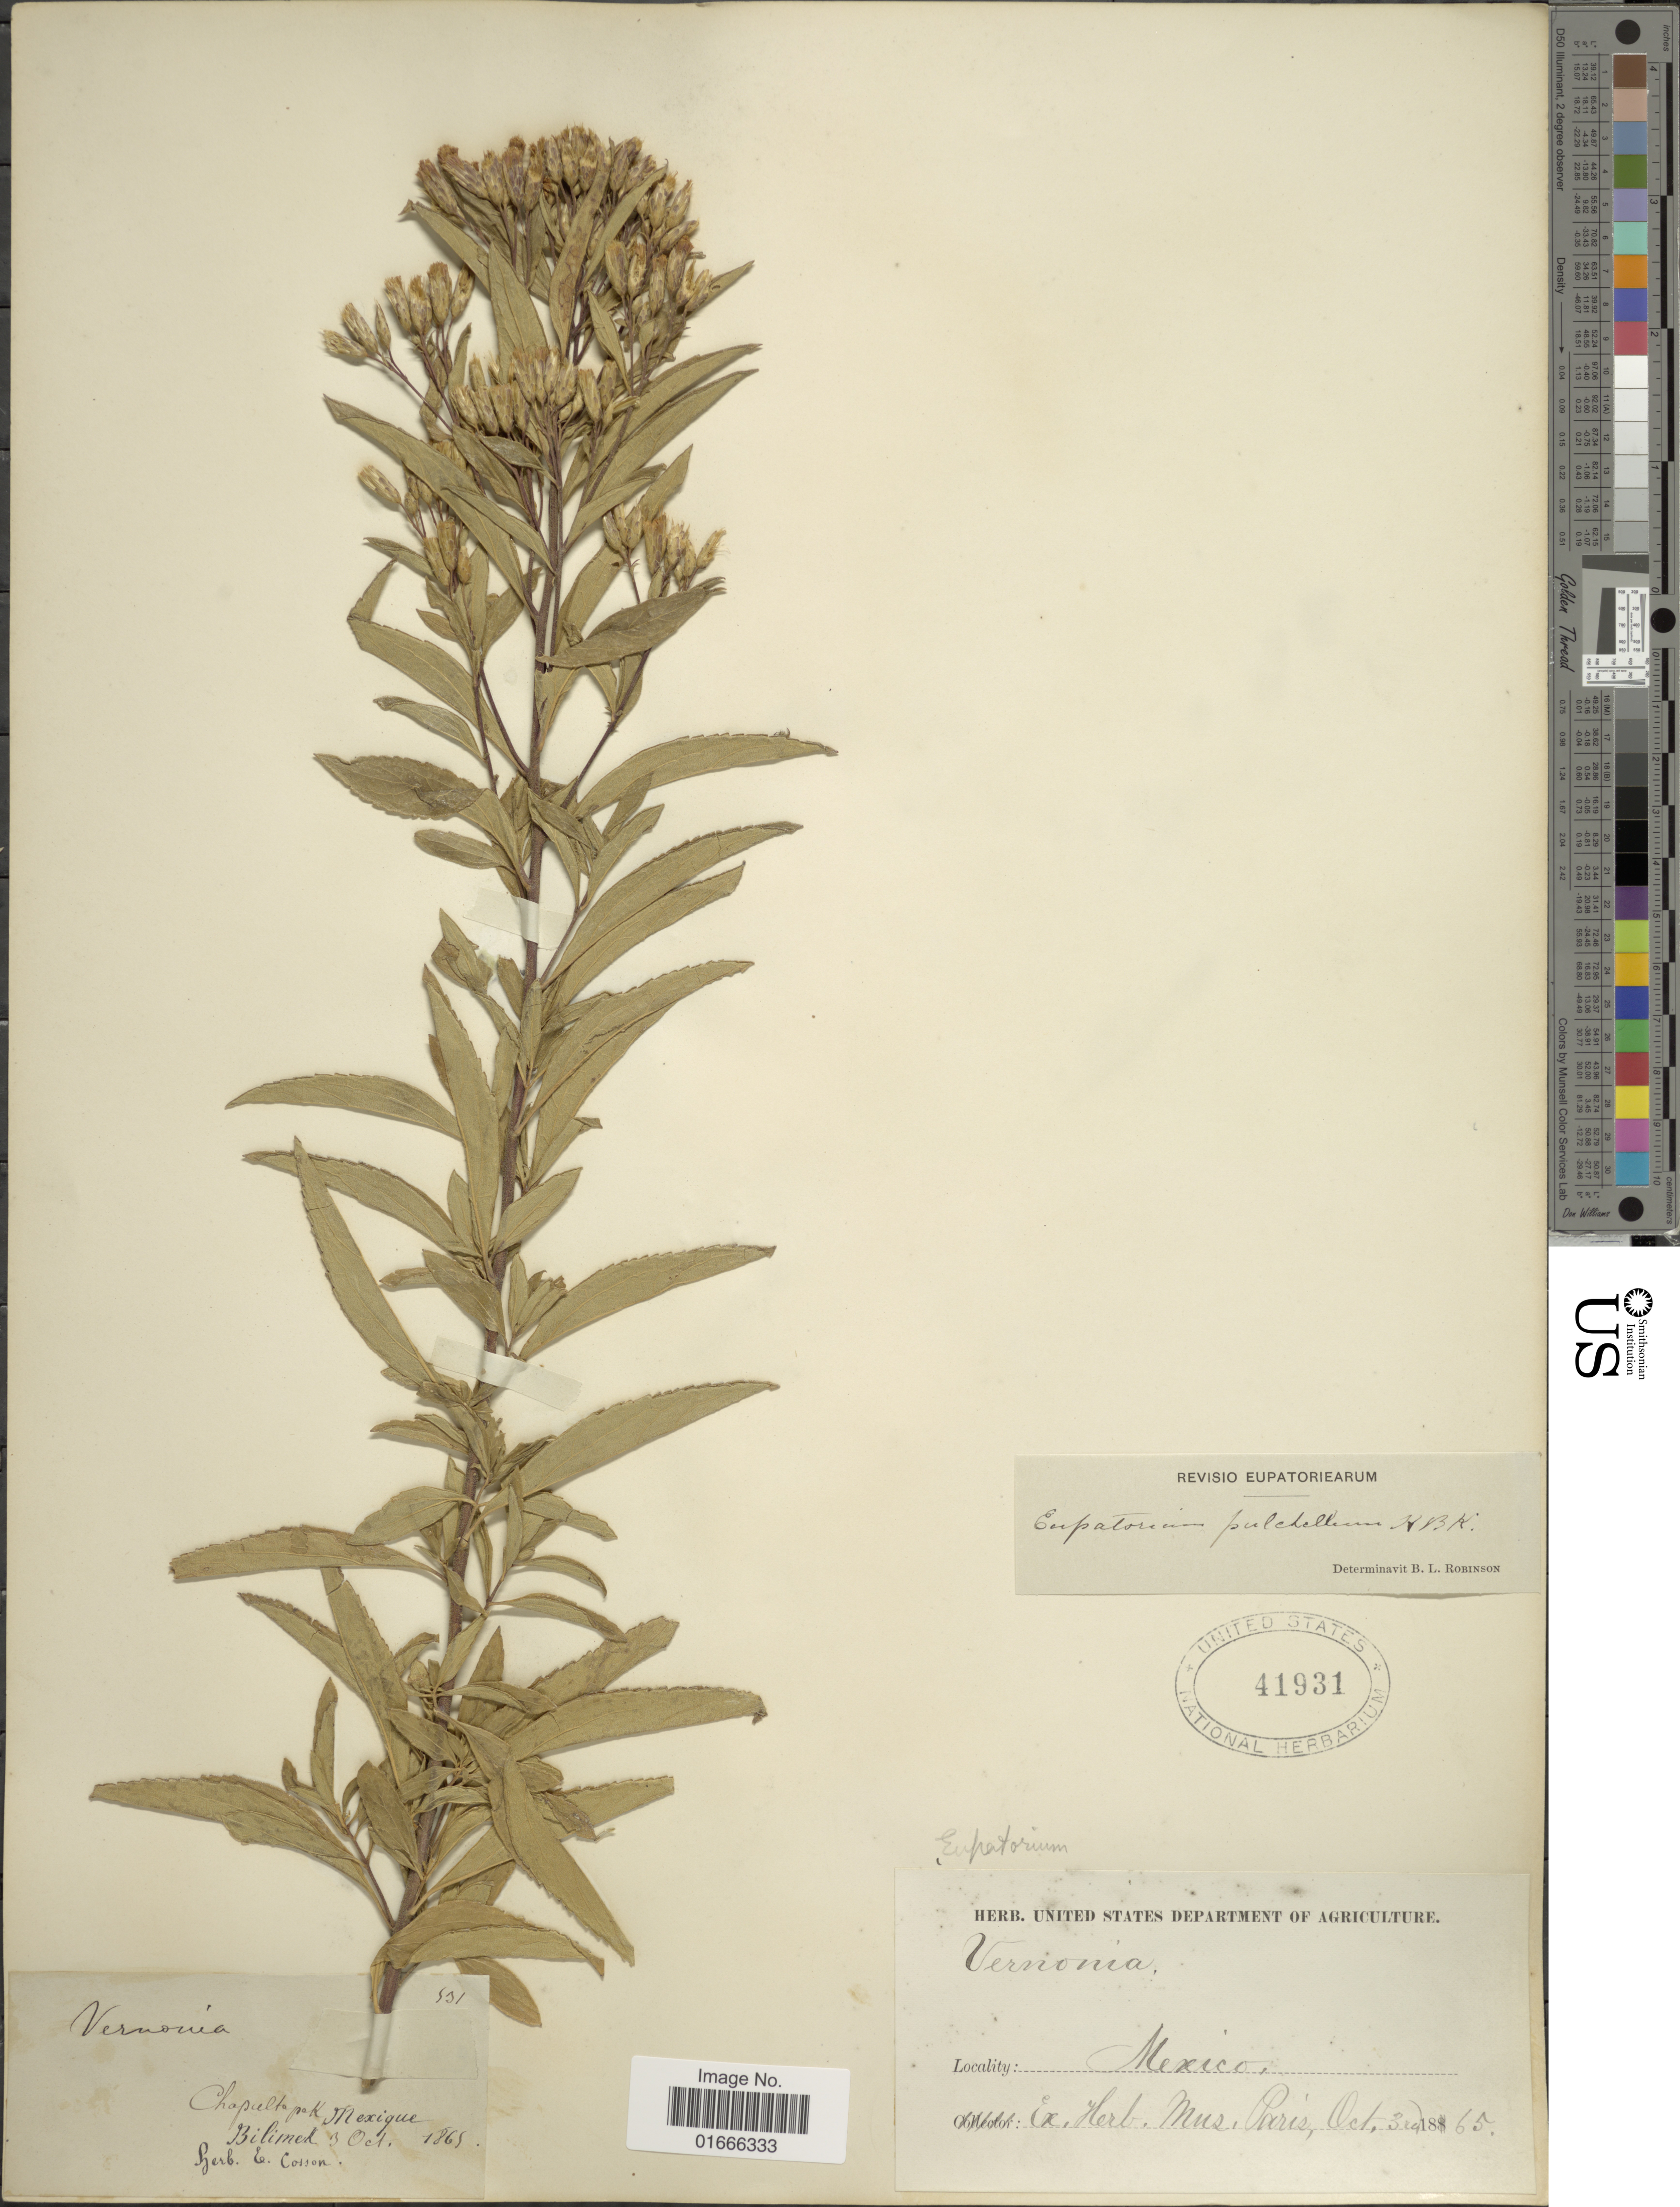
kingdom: Plantae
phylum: Tracheophyta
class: Magnoliopsida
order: Asterales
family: Asteraceae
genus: Chromolaena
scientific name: Chromolaena pulchella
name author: (Kunth) R.M. King & H. Rob.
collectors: -. Bilimek & ex herb. Cosson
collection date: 1865-10-03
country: Mexico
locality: Chapultepek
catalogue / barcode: US 41931